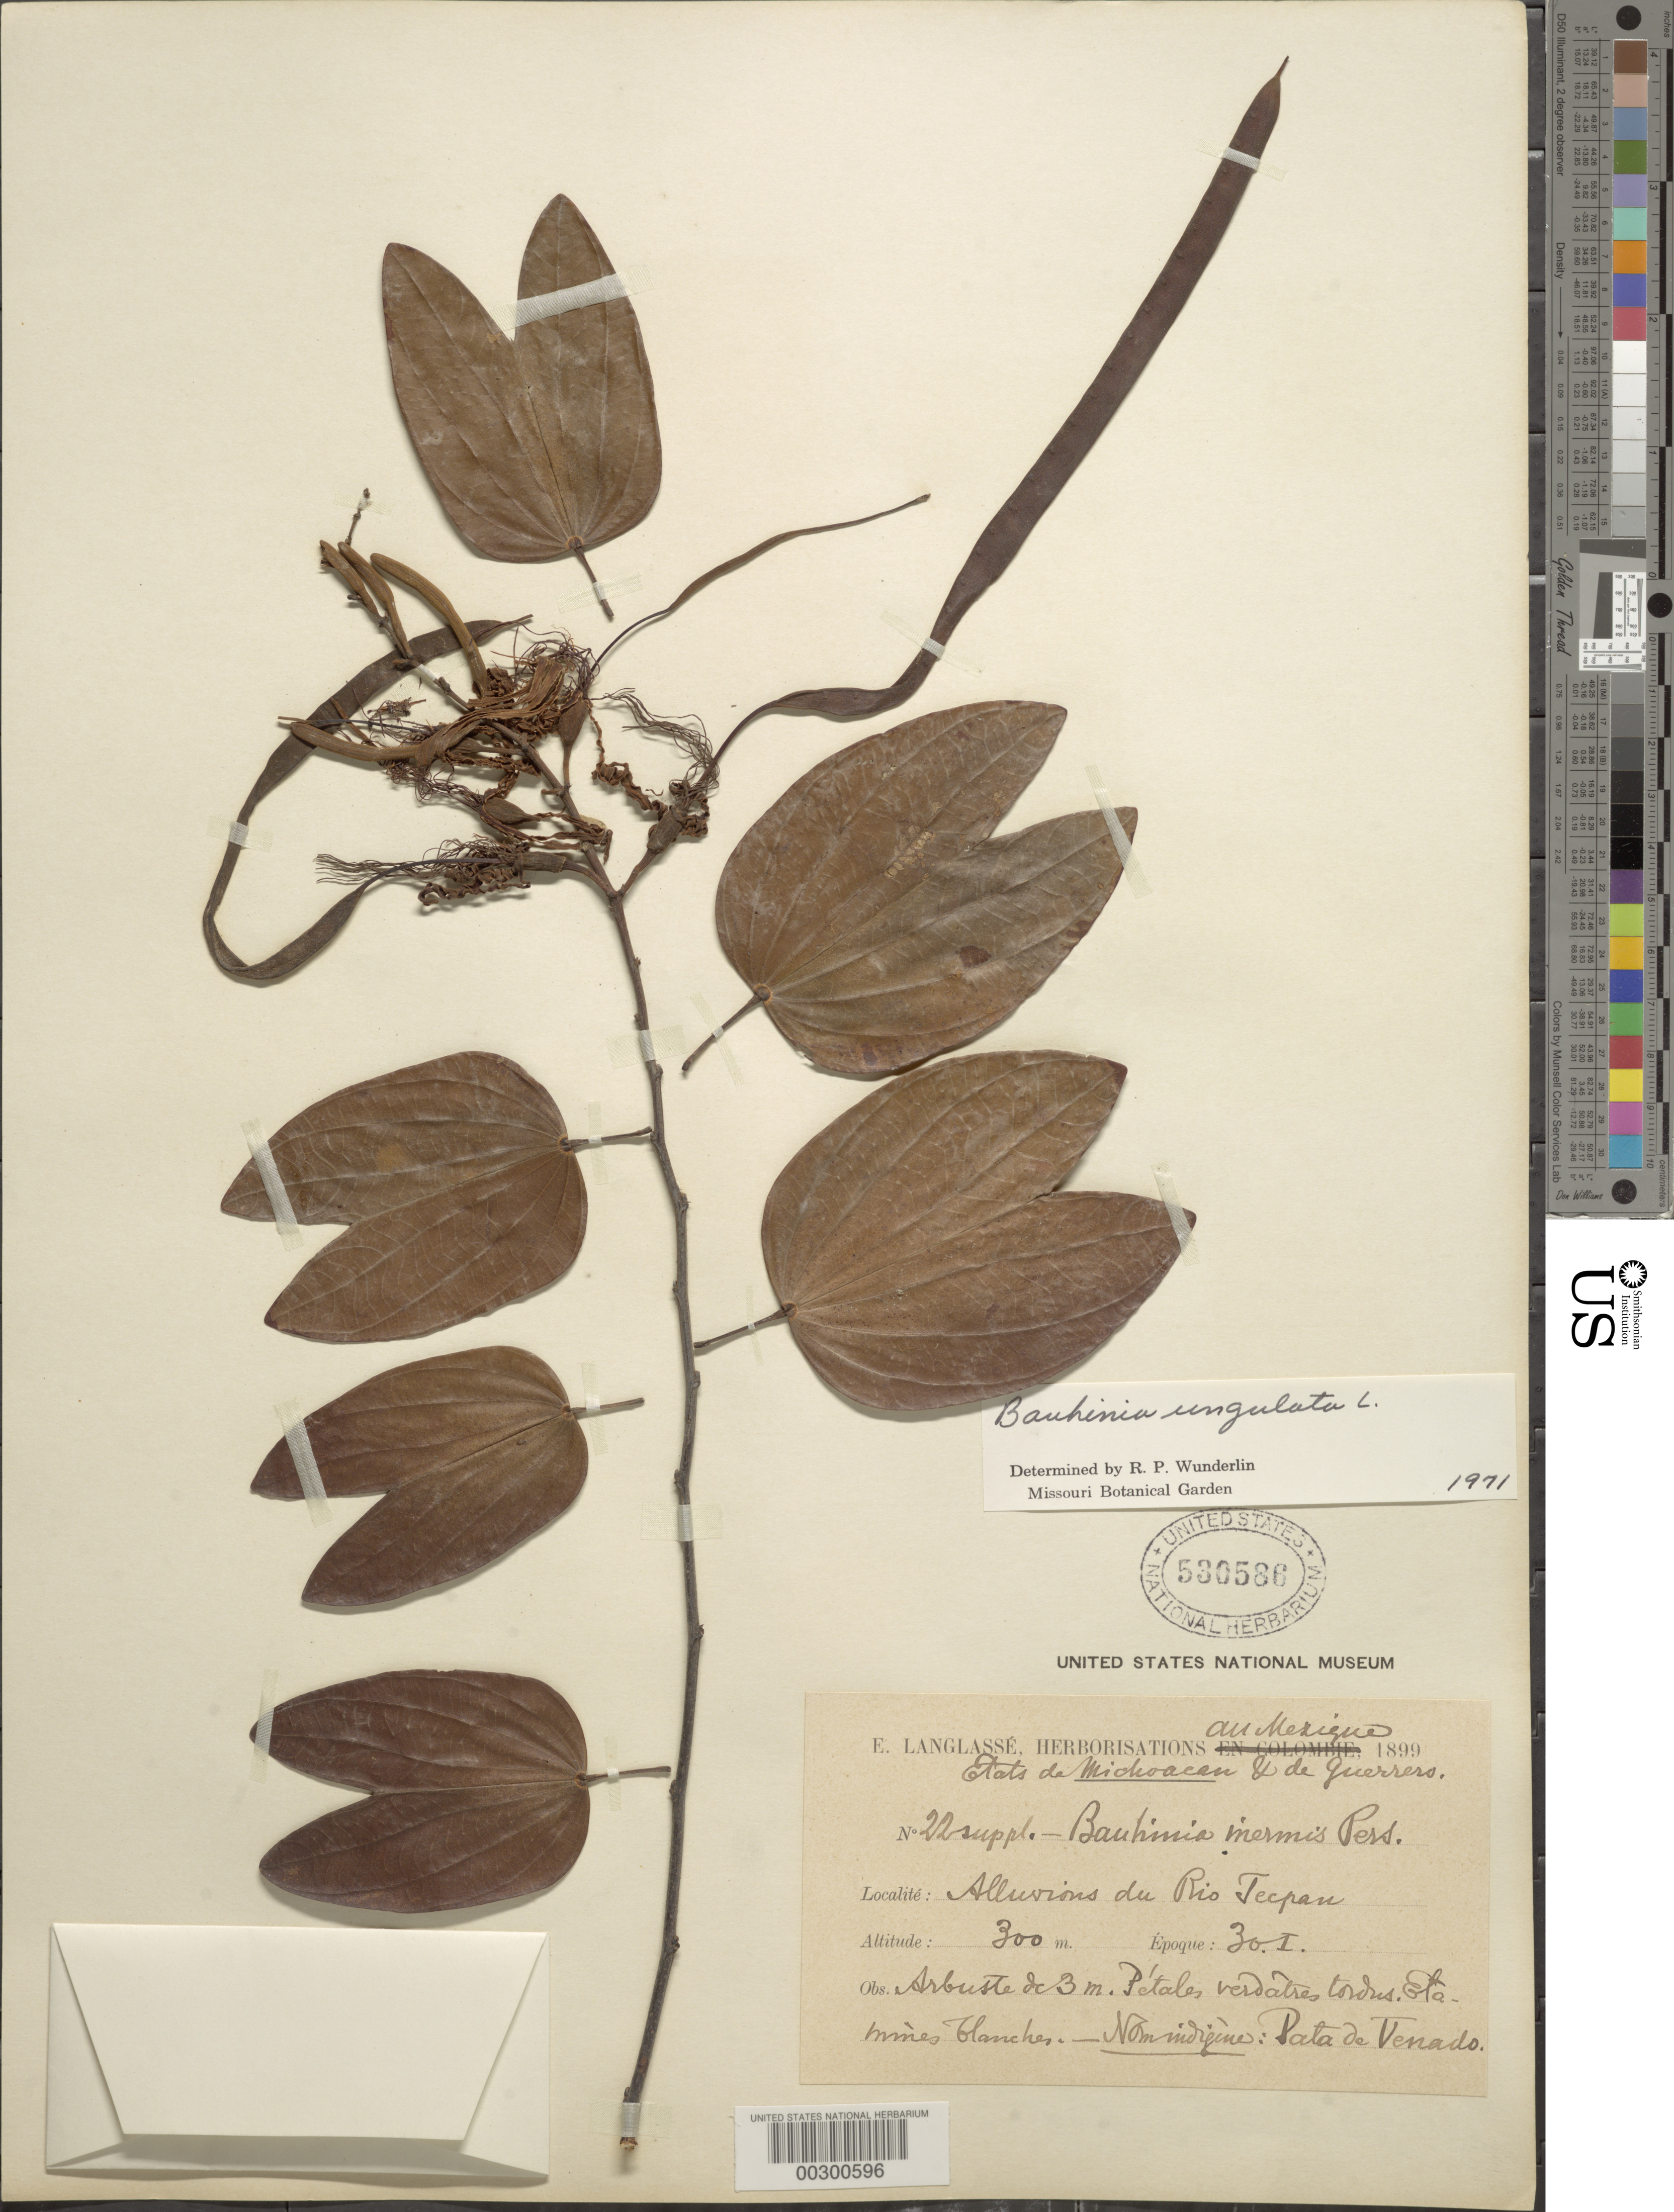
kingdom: Plantae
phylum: Tracheophyta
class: Magnoliopsida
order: Fabales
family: Fabaceae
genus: Bauhinia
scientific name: Bauhinia ungulata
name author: L.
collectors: E. Langlassé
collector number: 22 Suppl.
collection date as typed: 30 Jan 1899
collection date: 1899-01-30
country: Mexico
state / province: Guerrero / Michoacán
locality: Rio Tecpan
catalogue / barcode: US 530586